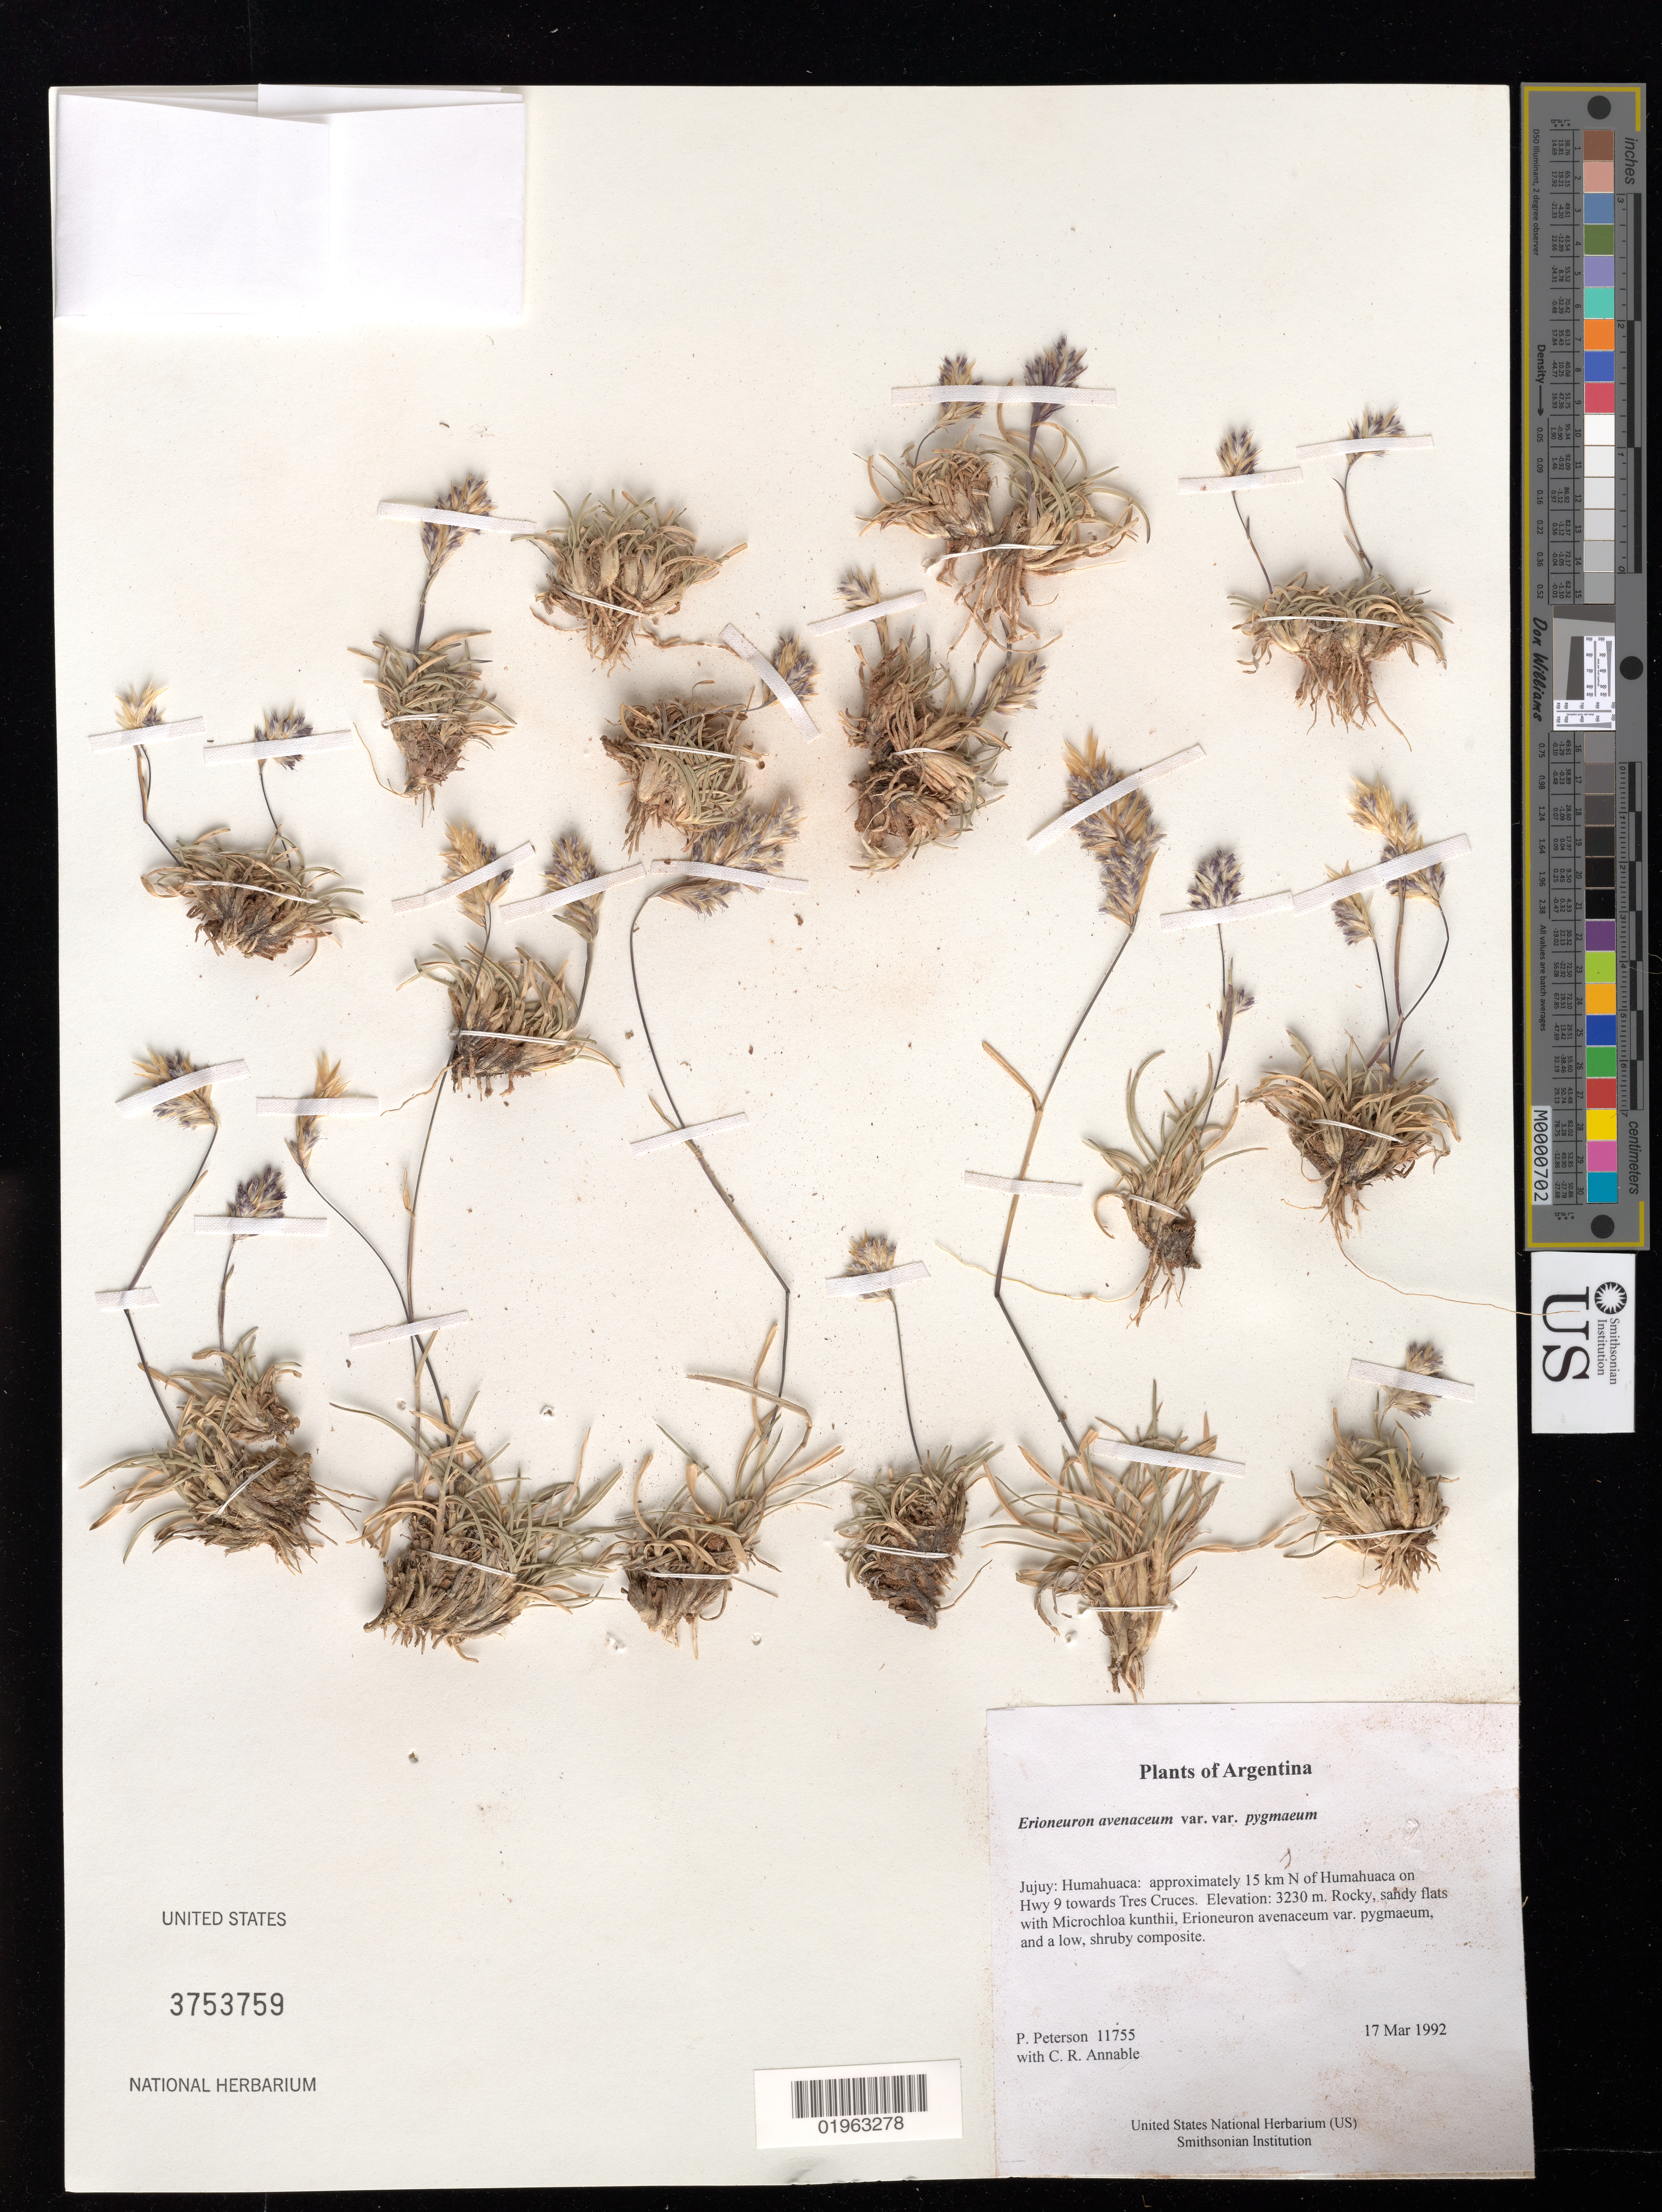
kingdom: Plantae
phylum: Tracheophyta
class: Liliopsida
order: Poales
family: Poaceae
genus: Erioneuron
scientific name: Erioneuron avenaceum var. pygmaeum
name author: (Hack.) Anton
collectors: P. M. Peterson & C. R. Annable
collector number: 11755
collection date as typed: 17 Mar 1992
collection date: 1992-03-17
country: Argentina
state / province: Jujuy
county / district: Humahuaca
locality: approximately 15 km N of Humahuaca on Hwy 9 towards Tres Cruces.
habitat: Rocky, sandy flats with Microchloa kunthii, Erioneuron avenaceum var. pygmaeum, and a low, shruby composite.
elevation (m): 3230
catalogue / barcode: US 3753759